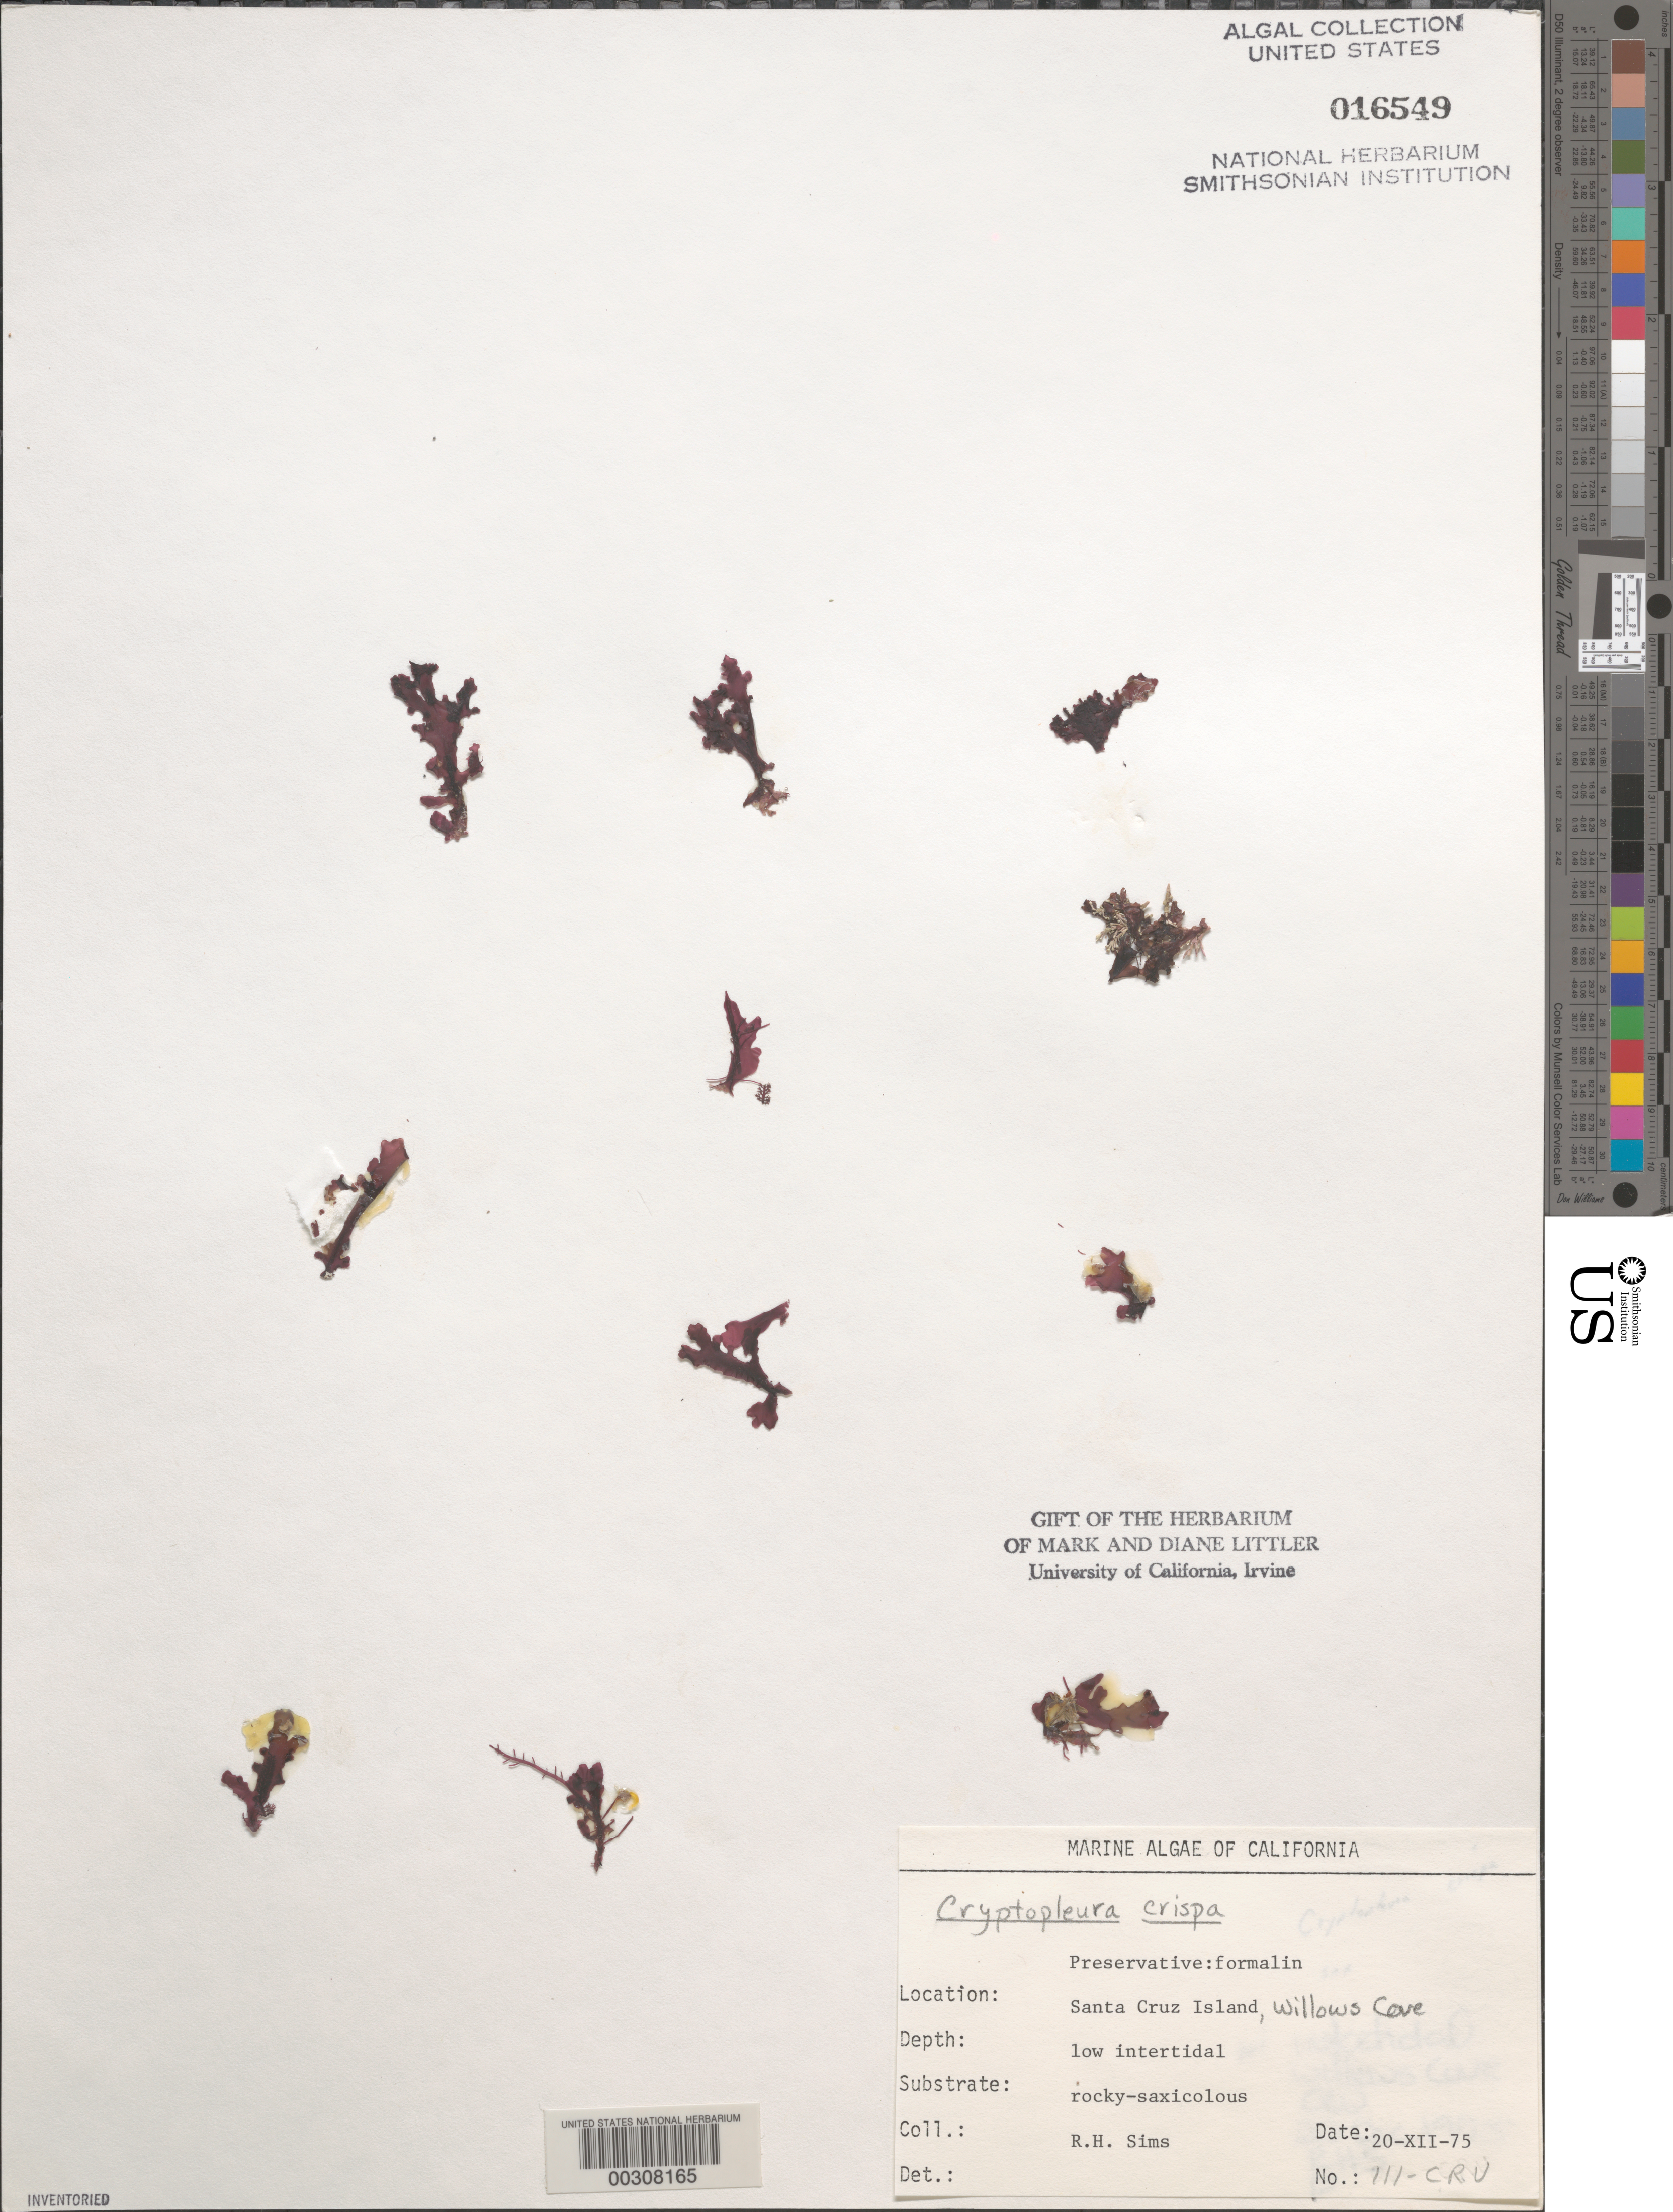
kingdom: Plantae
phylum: Rhodophyta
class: Florideophyceae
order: Ceramiales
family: Delesseriaceae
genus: Cryptopleura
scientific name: Cryptopleura crispa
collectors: R. H. Sims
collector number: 111-cru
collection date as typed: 20 Dec 1975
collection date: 1975-12-20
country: United States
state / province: California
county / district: Santa Barbara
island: Santa Cruz Island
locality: Willows Cove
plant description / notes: BLM-SOCALBIGHT Rocky Intertidal Survey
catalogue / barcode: US 16549